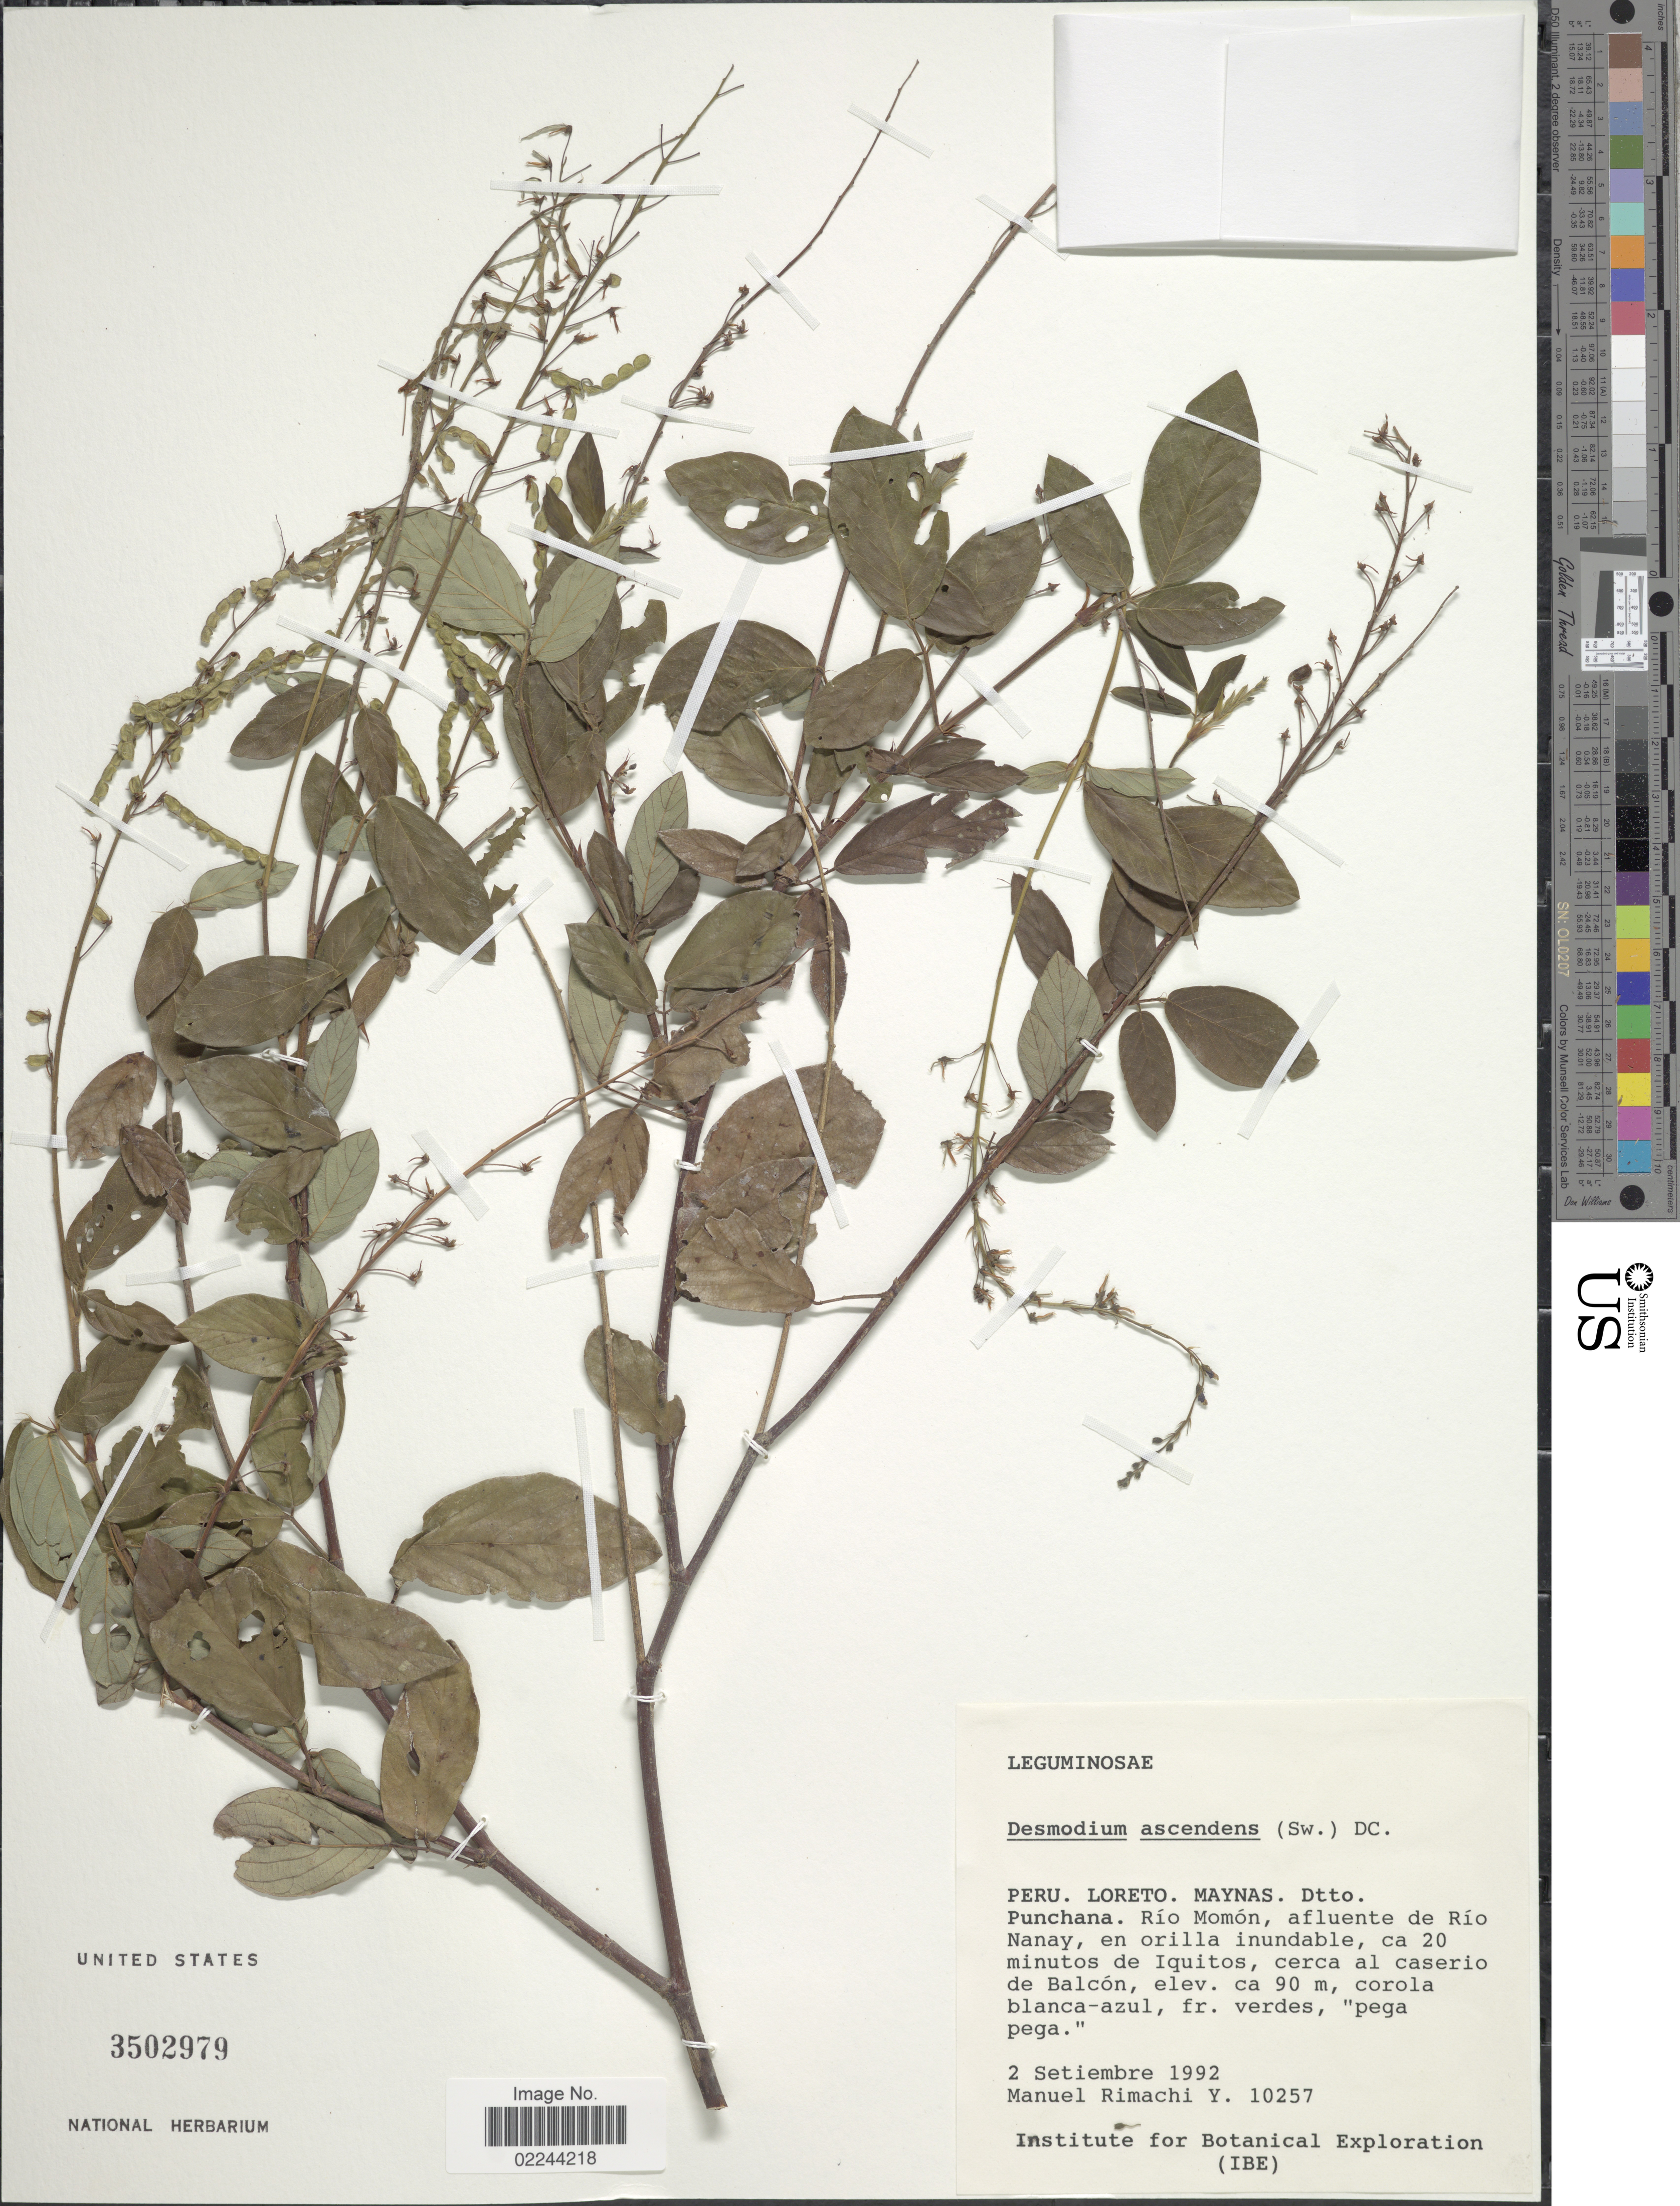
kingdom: Plantae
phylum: Tracheophyta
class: Magnoliopsida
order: Fabales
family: Fabaceae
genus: Grona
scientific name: Grona adscendens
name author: (Sw.) H. Ohashi & K. Ohashi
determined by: Strong, Mark T., (BOT), Smithsonian Institution - National Museum of Natural History (UNITED STATES)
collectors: M. Rimachi Y.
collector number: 10257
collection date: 1992-09-02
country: Peru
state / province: Loreto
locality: Maynas. Dtto. Punchana. Río Monón, afluente de Río Nanay, en orilla inundable, ca. 20 minutos de Iquitos, cerca al caserio de Balcón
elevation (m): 90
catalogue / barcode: US 3502979